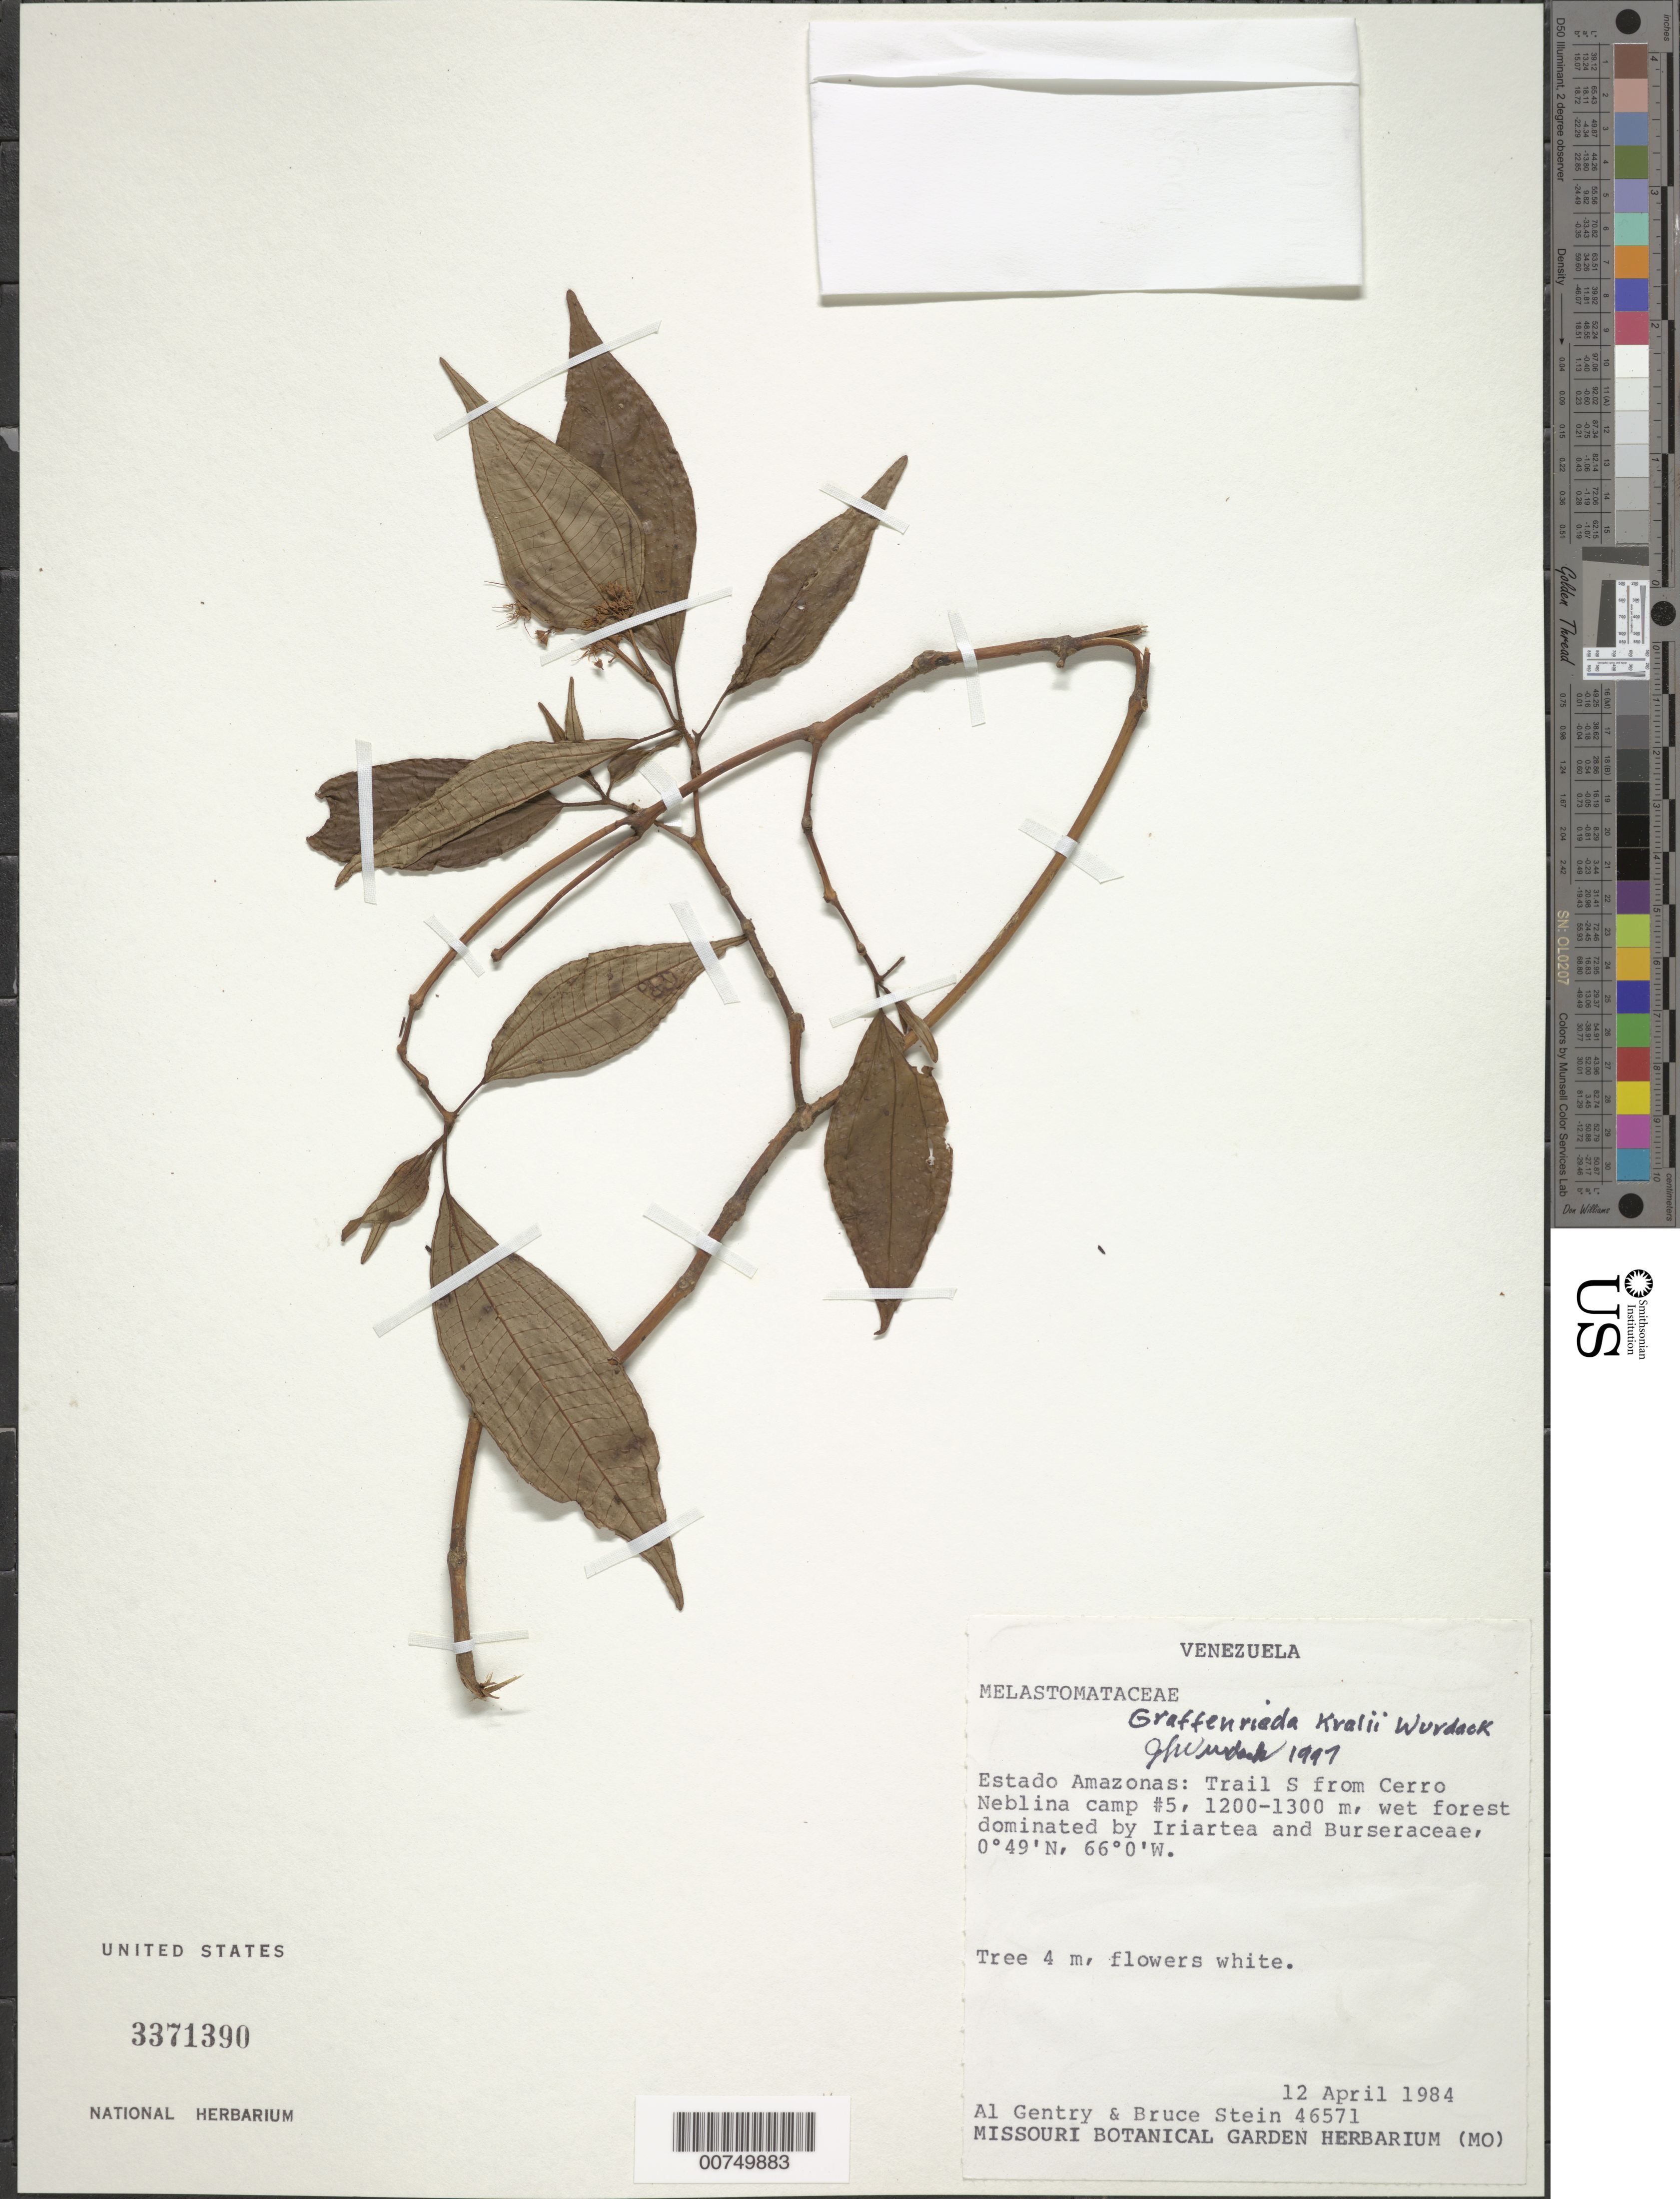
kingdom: Plantae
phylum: Tracheophyta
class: Magnoliopsida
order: Myrtales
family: Melastomataceae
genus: Graffenrieda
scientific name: Graffenrieda kralii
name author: Wurdack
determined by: Wurdack, John J., (US), US (UNITED STATES)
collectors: A. H. Gentry & B. Stein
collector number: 46571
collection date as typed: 12-Apr-84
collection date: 1984-04-12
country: Venezuela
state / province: Amazonas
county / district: Río Negro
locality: Cerro de La Neblina, S of Camp #5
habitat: Wet forest dominated by Iriartea and Burseraceae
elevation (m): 1200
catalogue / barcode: US 3371390